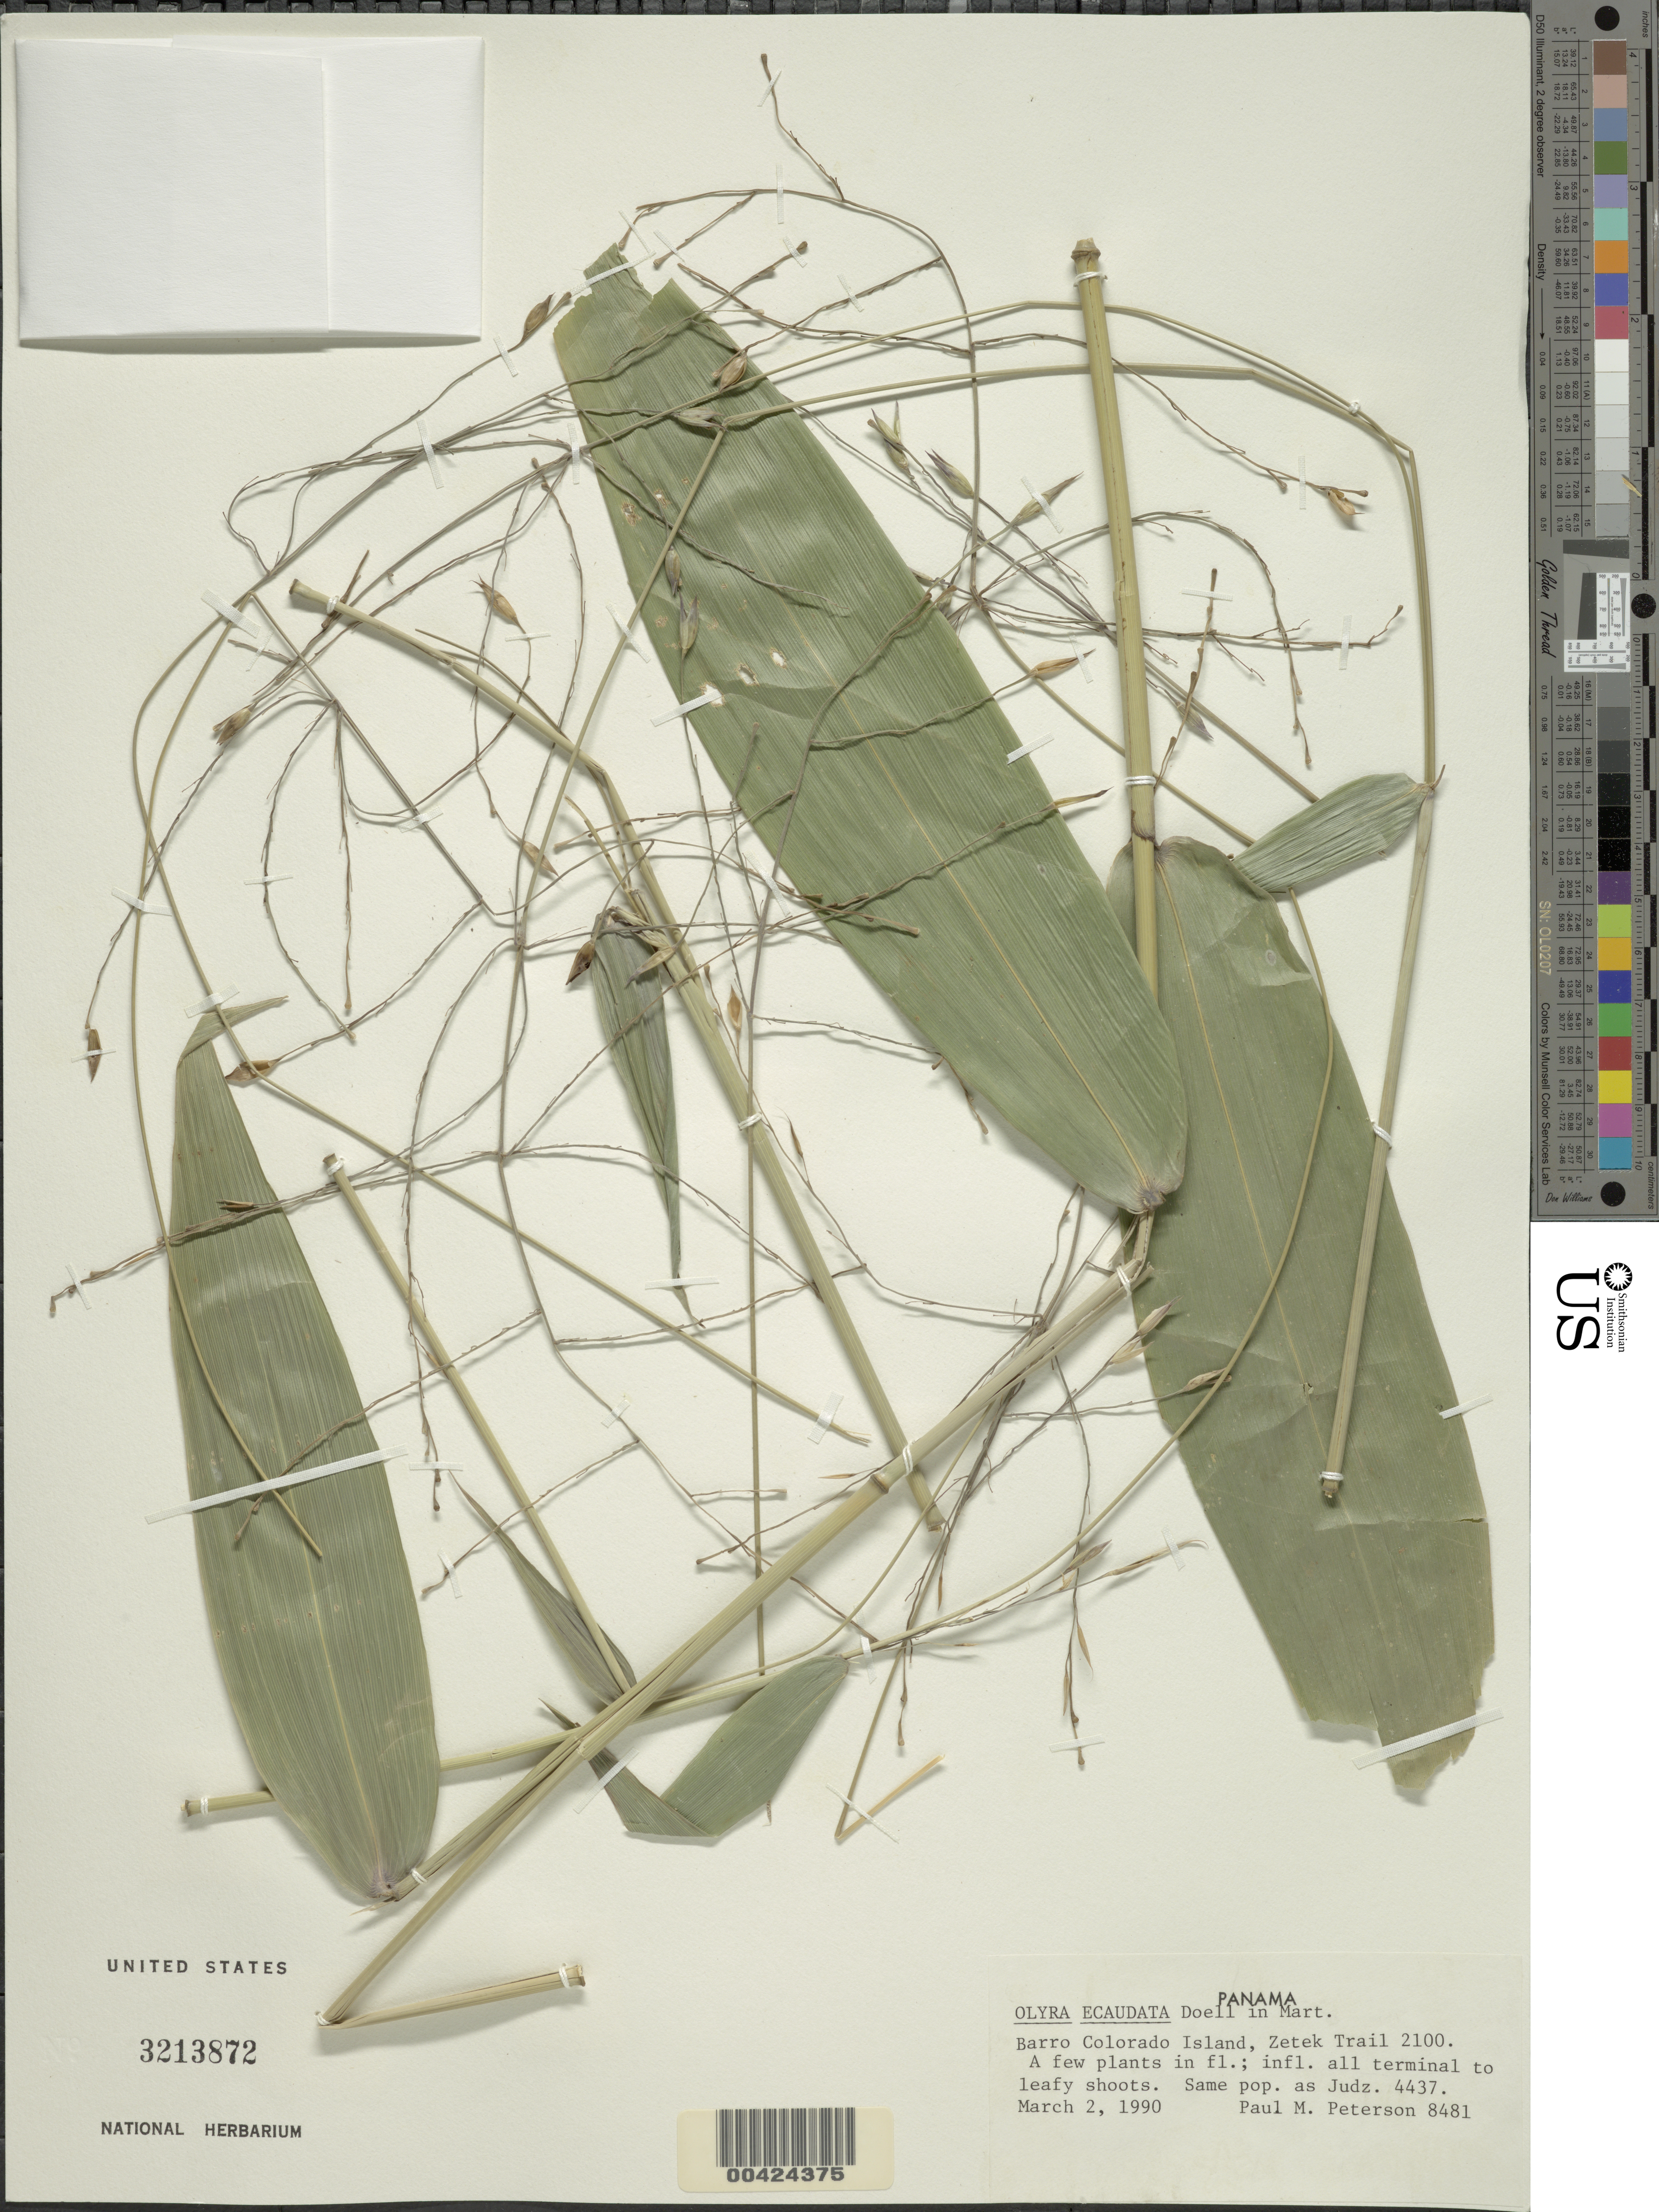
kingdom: Plantae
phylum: Tracheophyta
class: Liliopsida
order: Poales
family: Poaceae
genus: Olyra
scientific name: Olyra ecaudata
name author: Döll in Mart.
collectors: P. M. Peterson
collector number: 8481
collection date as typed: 02 Mar 1990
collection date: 1990-03-02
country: Panama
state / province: Panamá Oeste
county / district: Canal Zone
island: Barro Colorado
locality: Zetek Trail 2100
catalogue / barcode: US 3213872